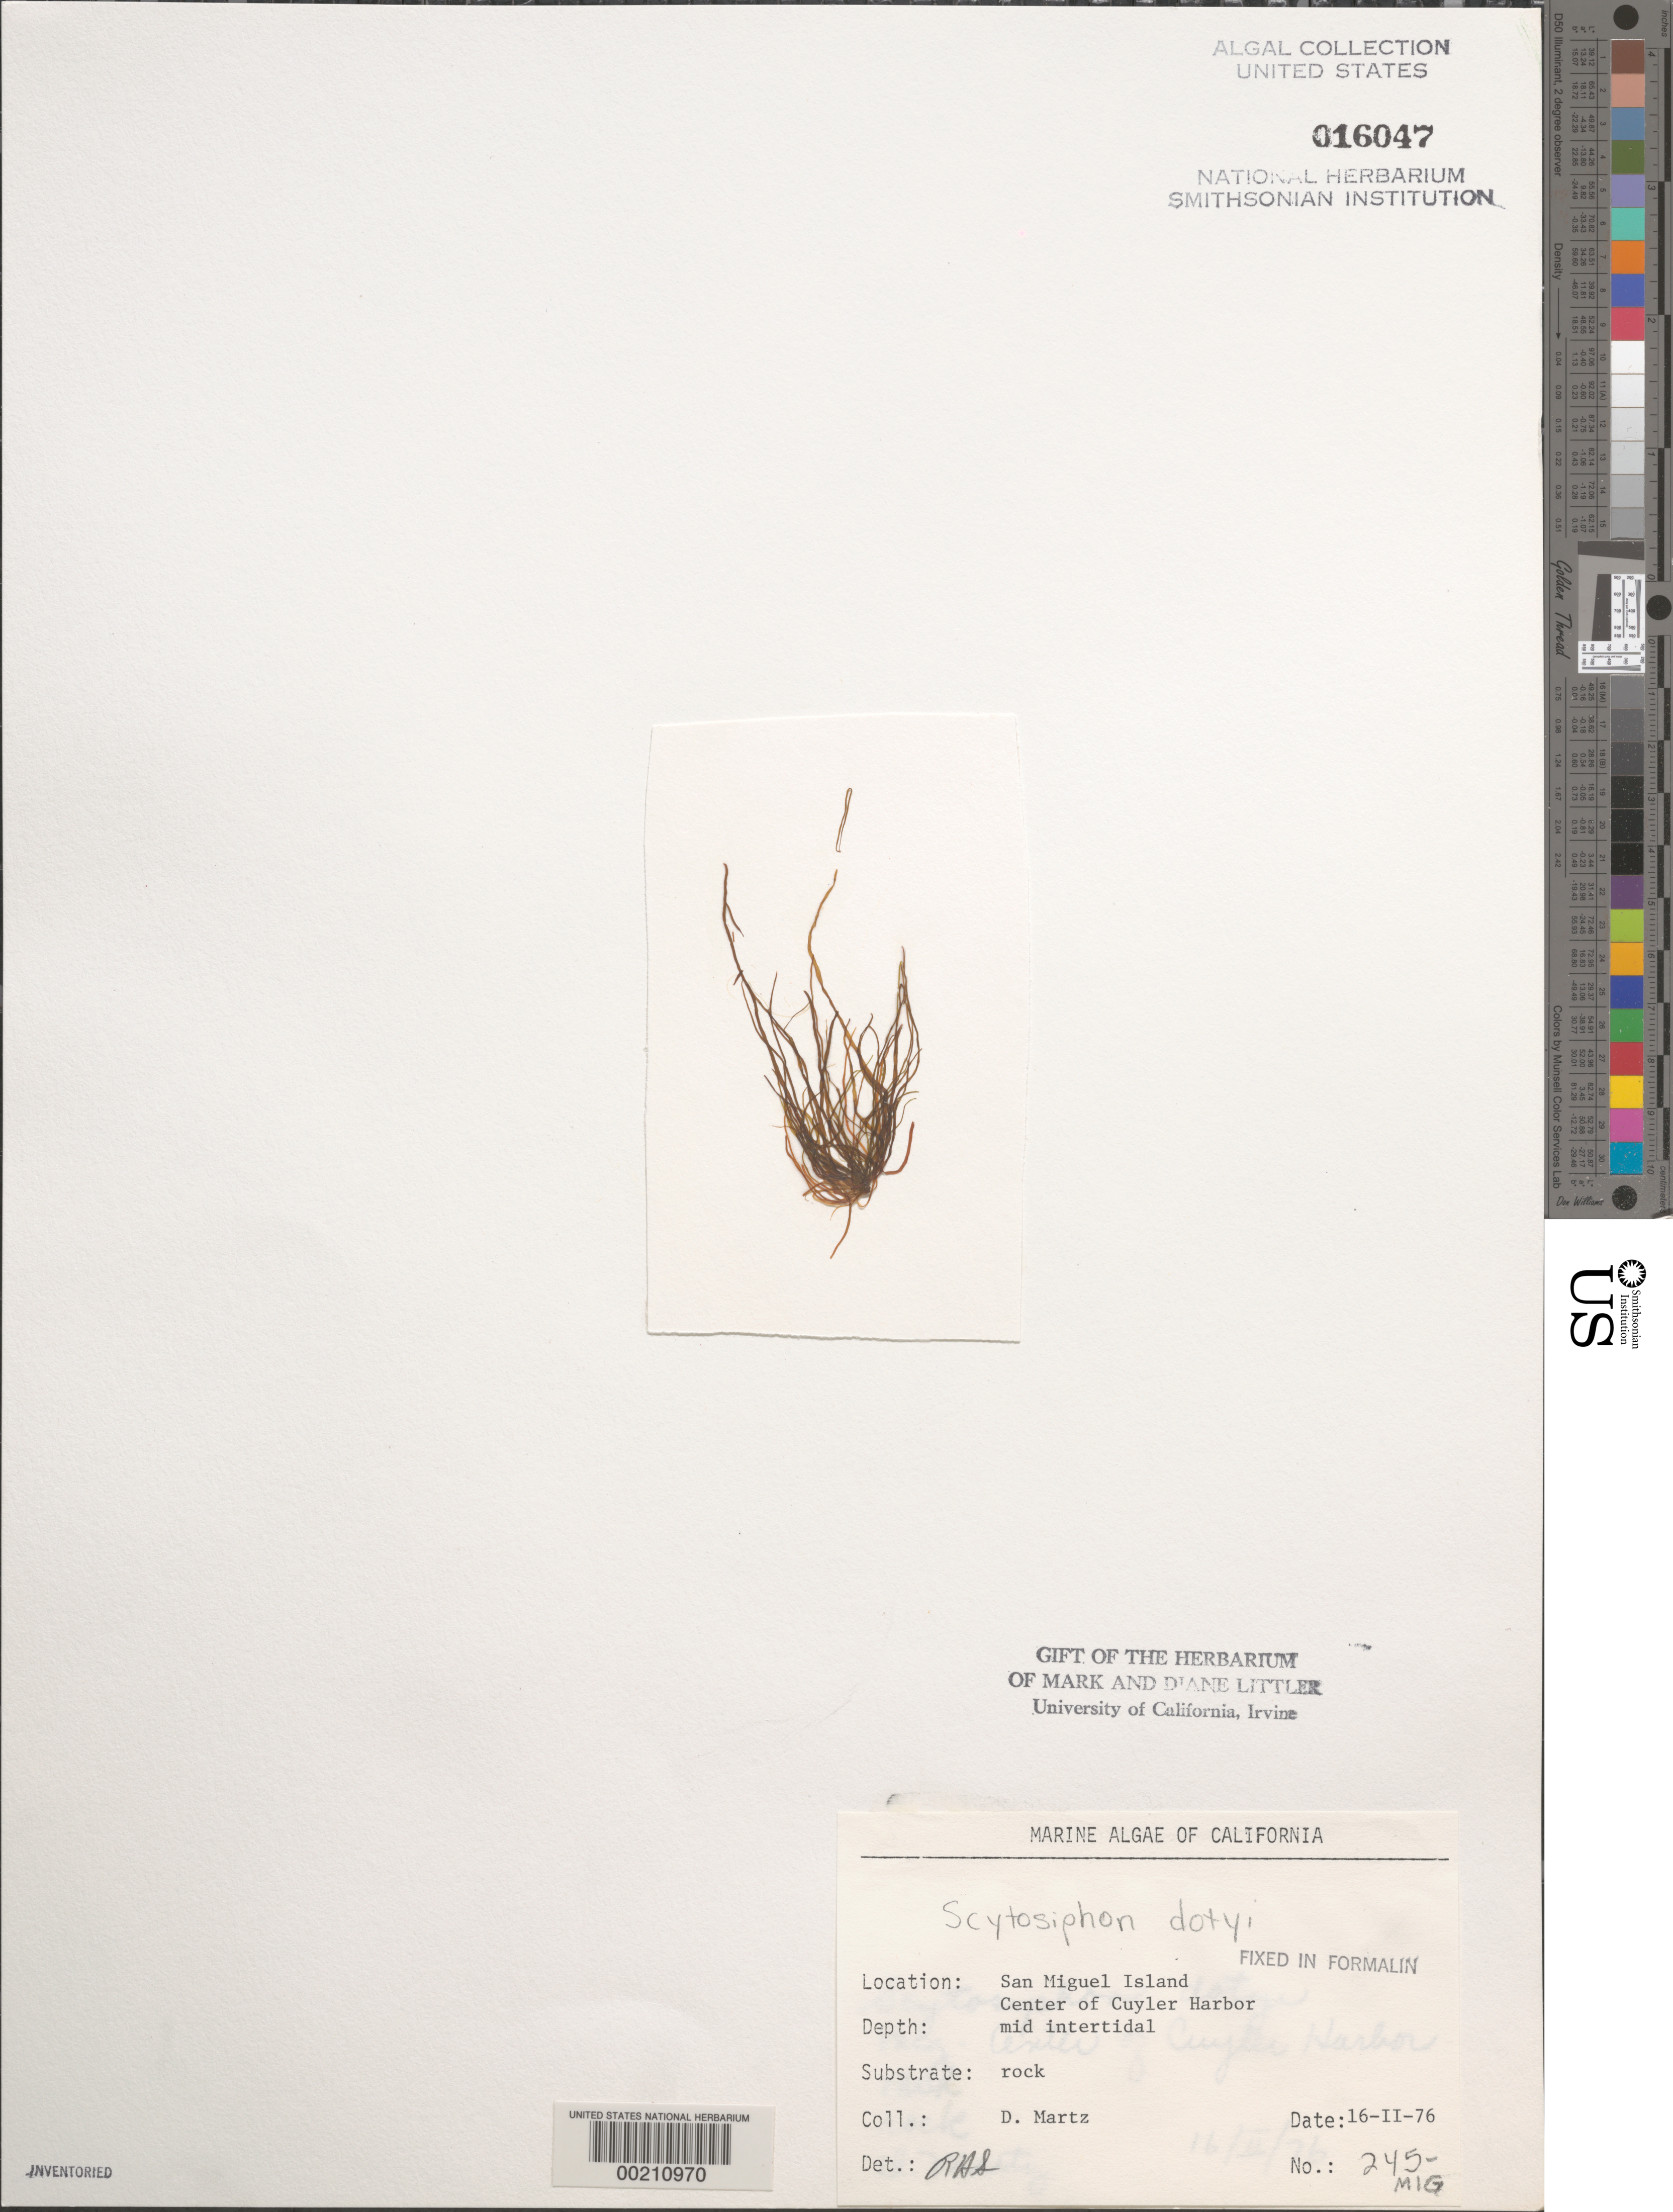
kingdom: Chromista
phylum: Ochrophyta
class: Phaeophyceae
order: Scytosiphonales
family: Scytosiphonaceae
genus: Scytosiphon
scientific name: Scytosiphon dotyi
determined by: Sims, Robert H.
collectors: D. Martz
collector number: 245-mig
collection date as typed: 16 Feb 1976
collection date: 1976-02-16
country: United States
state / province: California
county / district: Santa Barbara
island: San Miguel Island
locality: Cuyler Harbor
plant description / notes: BLM-SOCALBIGHT Rocky Intertidal Survey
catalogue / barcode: US 16047